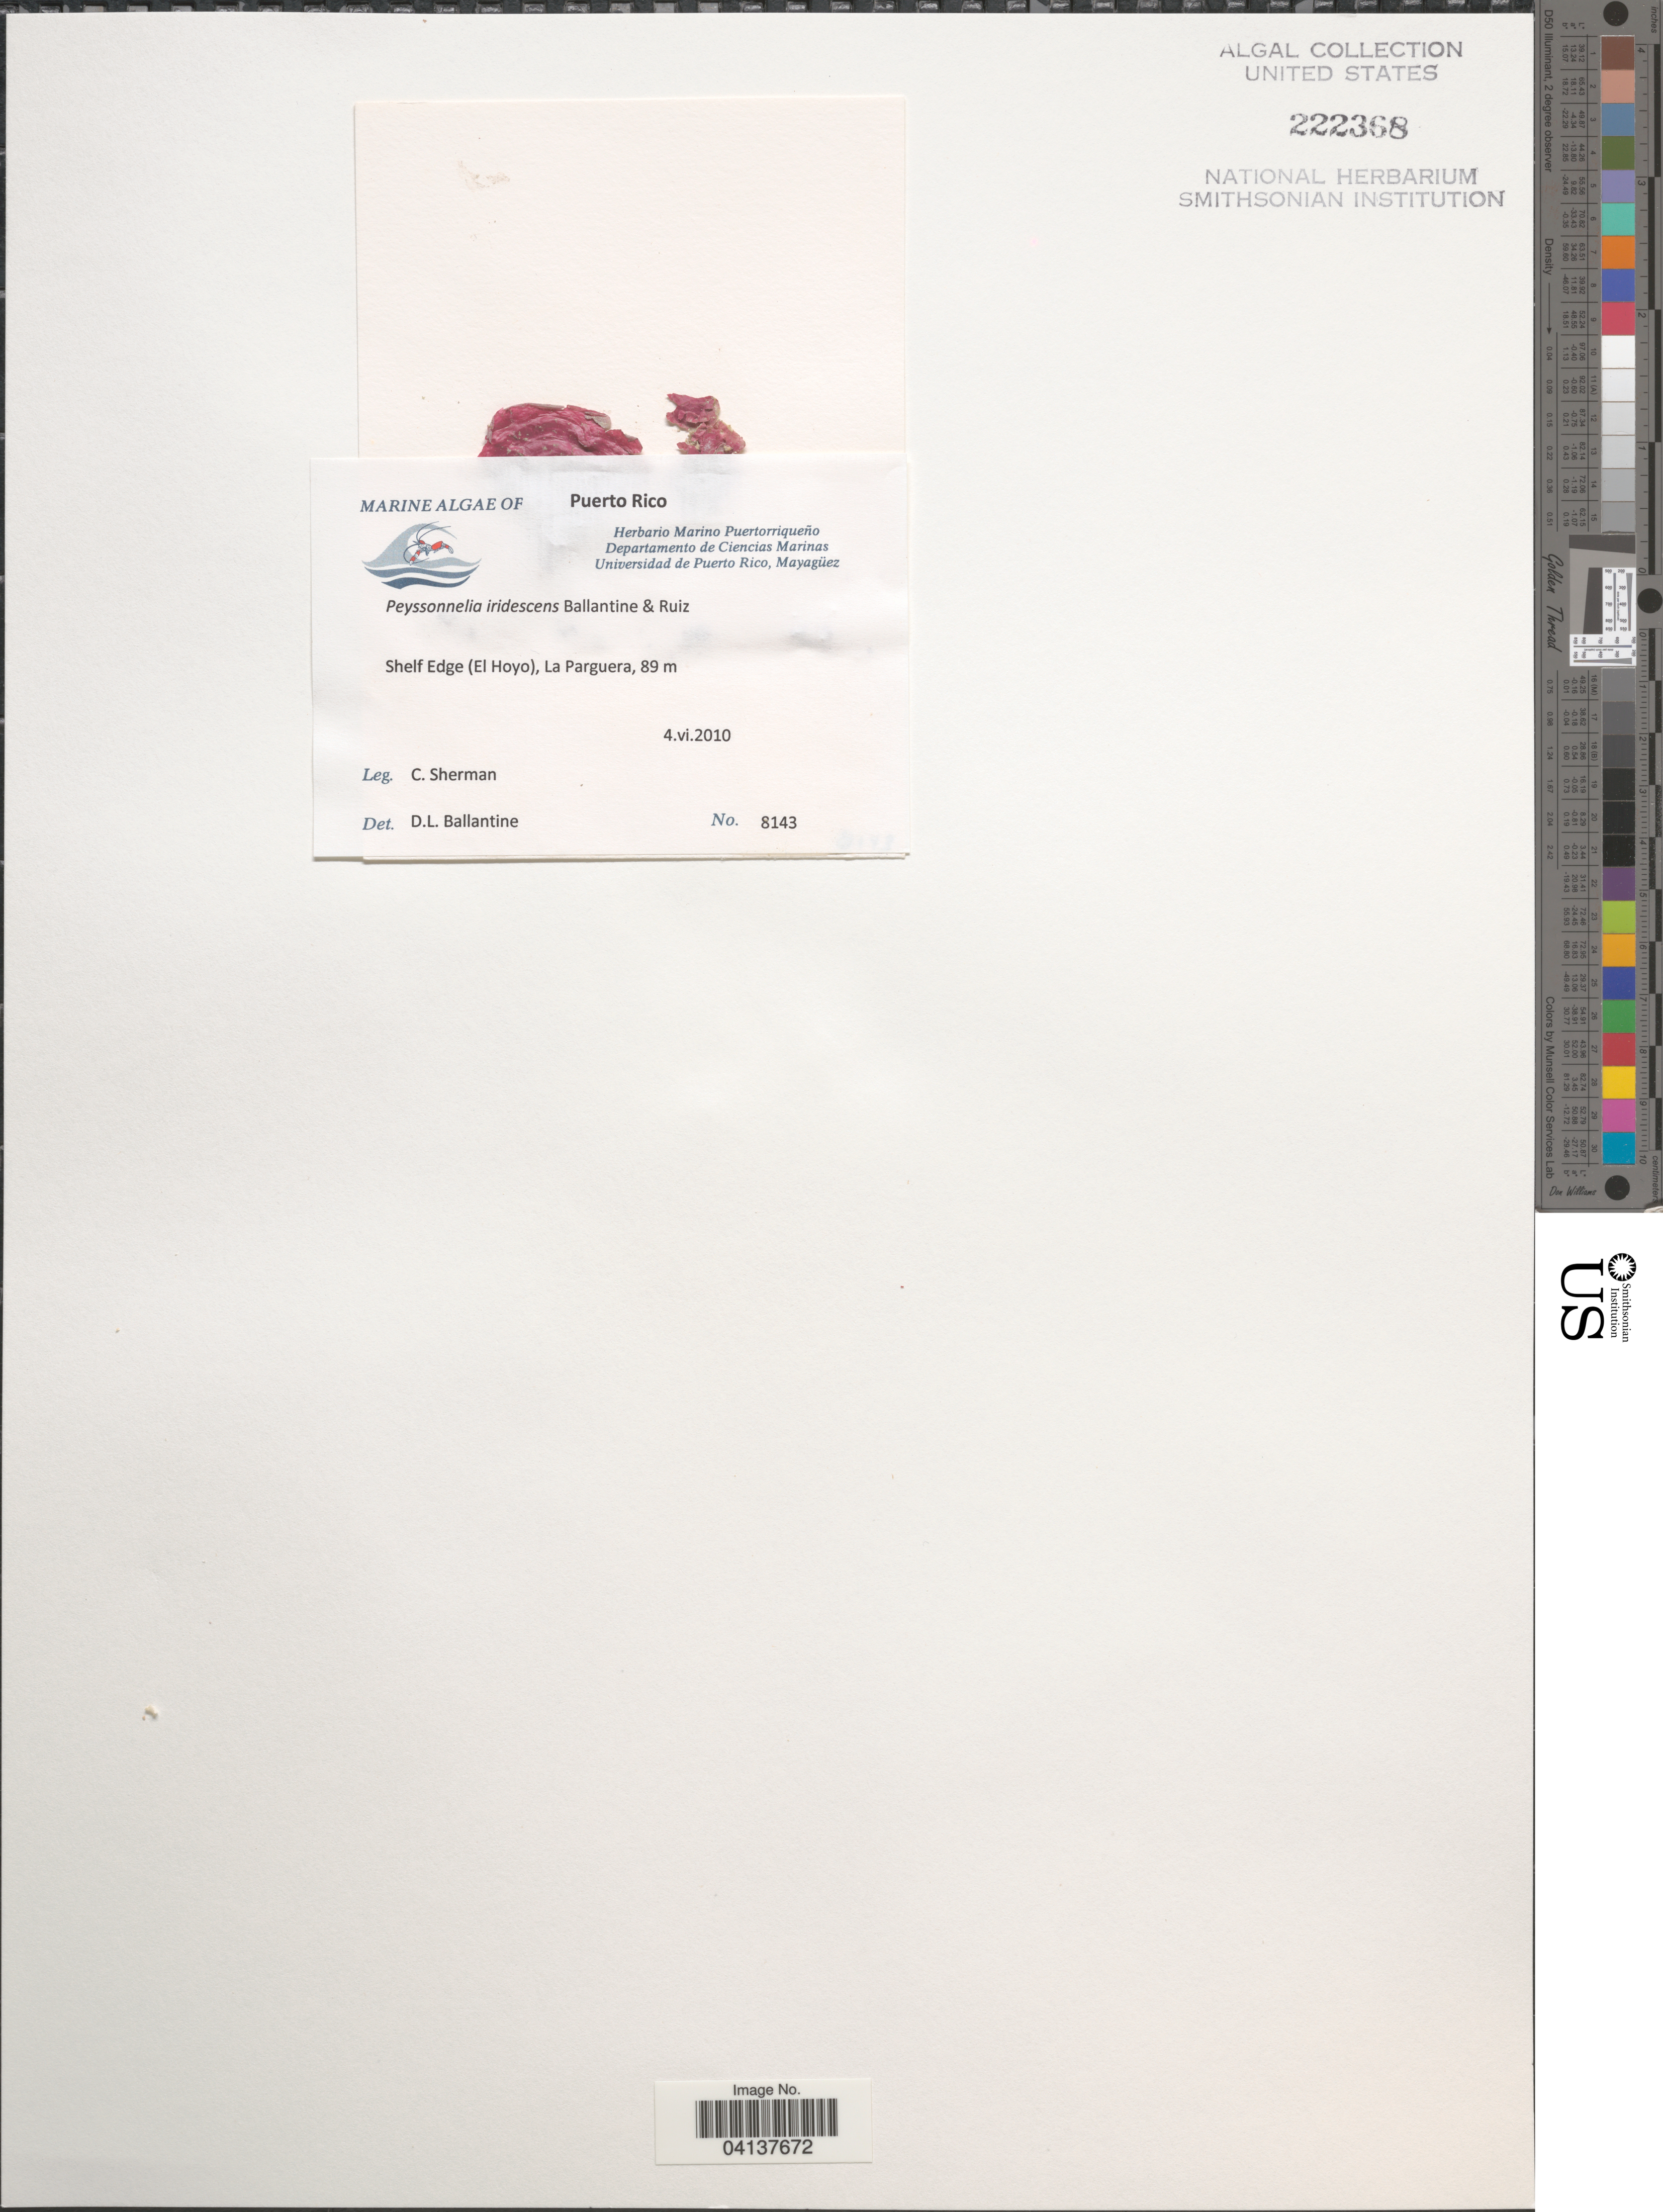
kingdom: Plantae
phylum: Rhodophyta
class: Florideophyceae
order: Peyssonneliales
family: Peyssonneliaceae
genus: Peyssonnelia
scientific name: Peyssonnelia iridescens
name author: D.L. Ballant. & H.Ruiz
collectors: C. Sherman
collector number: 8143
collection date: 2010-06-04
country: Puerto Rico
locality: Shelf Edge (El Hoyo), La Parguera.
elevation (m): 89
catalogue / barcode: US 222368